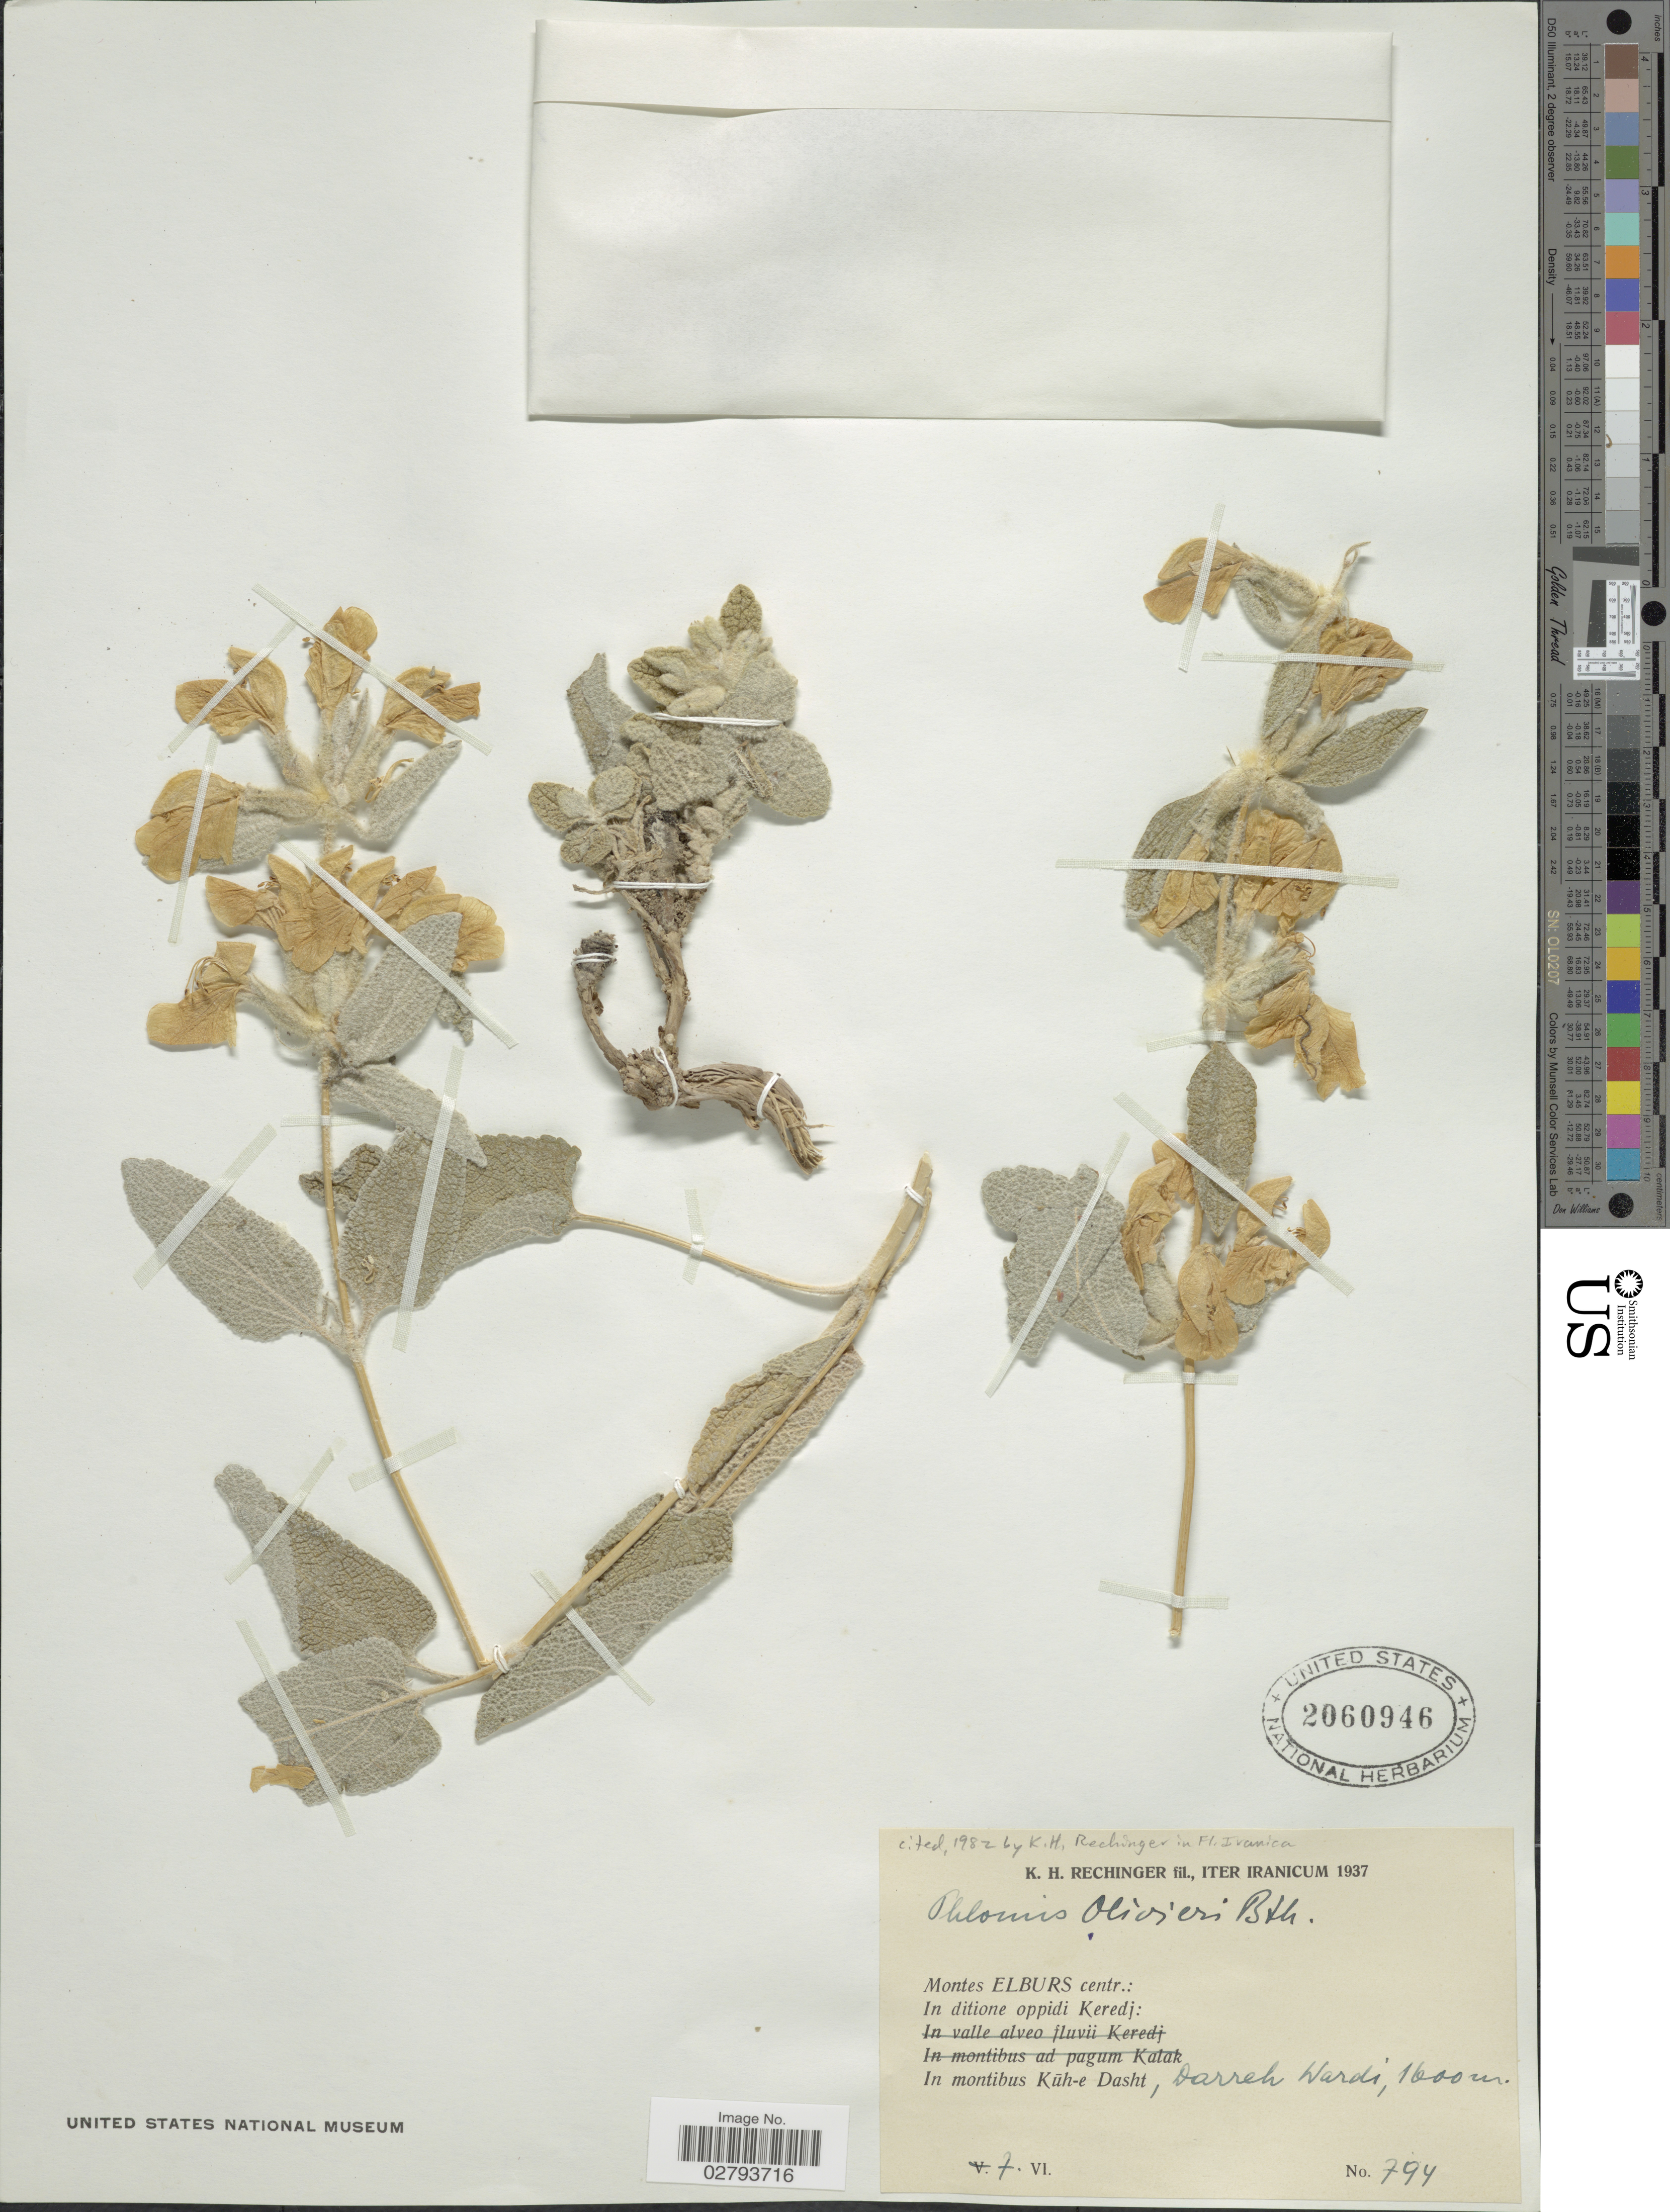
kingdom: Plantae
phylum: Tracheophyta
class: Magnoliopsida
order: Lamiales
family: Lamiaceae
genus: Phlomis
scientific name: Phlomis olivieri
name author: Benth.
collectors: K. H. Rechinger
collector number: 794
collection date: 1937-06-07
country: Iran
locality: Montes Elburs centr.: in ditione oppidi Keredj: in montibus Kuh-e Dasht, Darreh Wardi.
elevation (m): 1600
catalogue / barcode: US 2060946